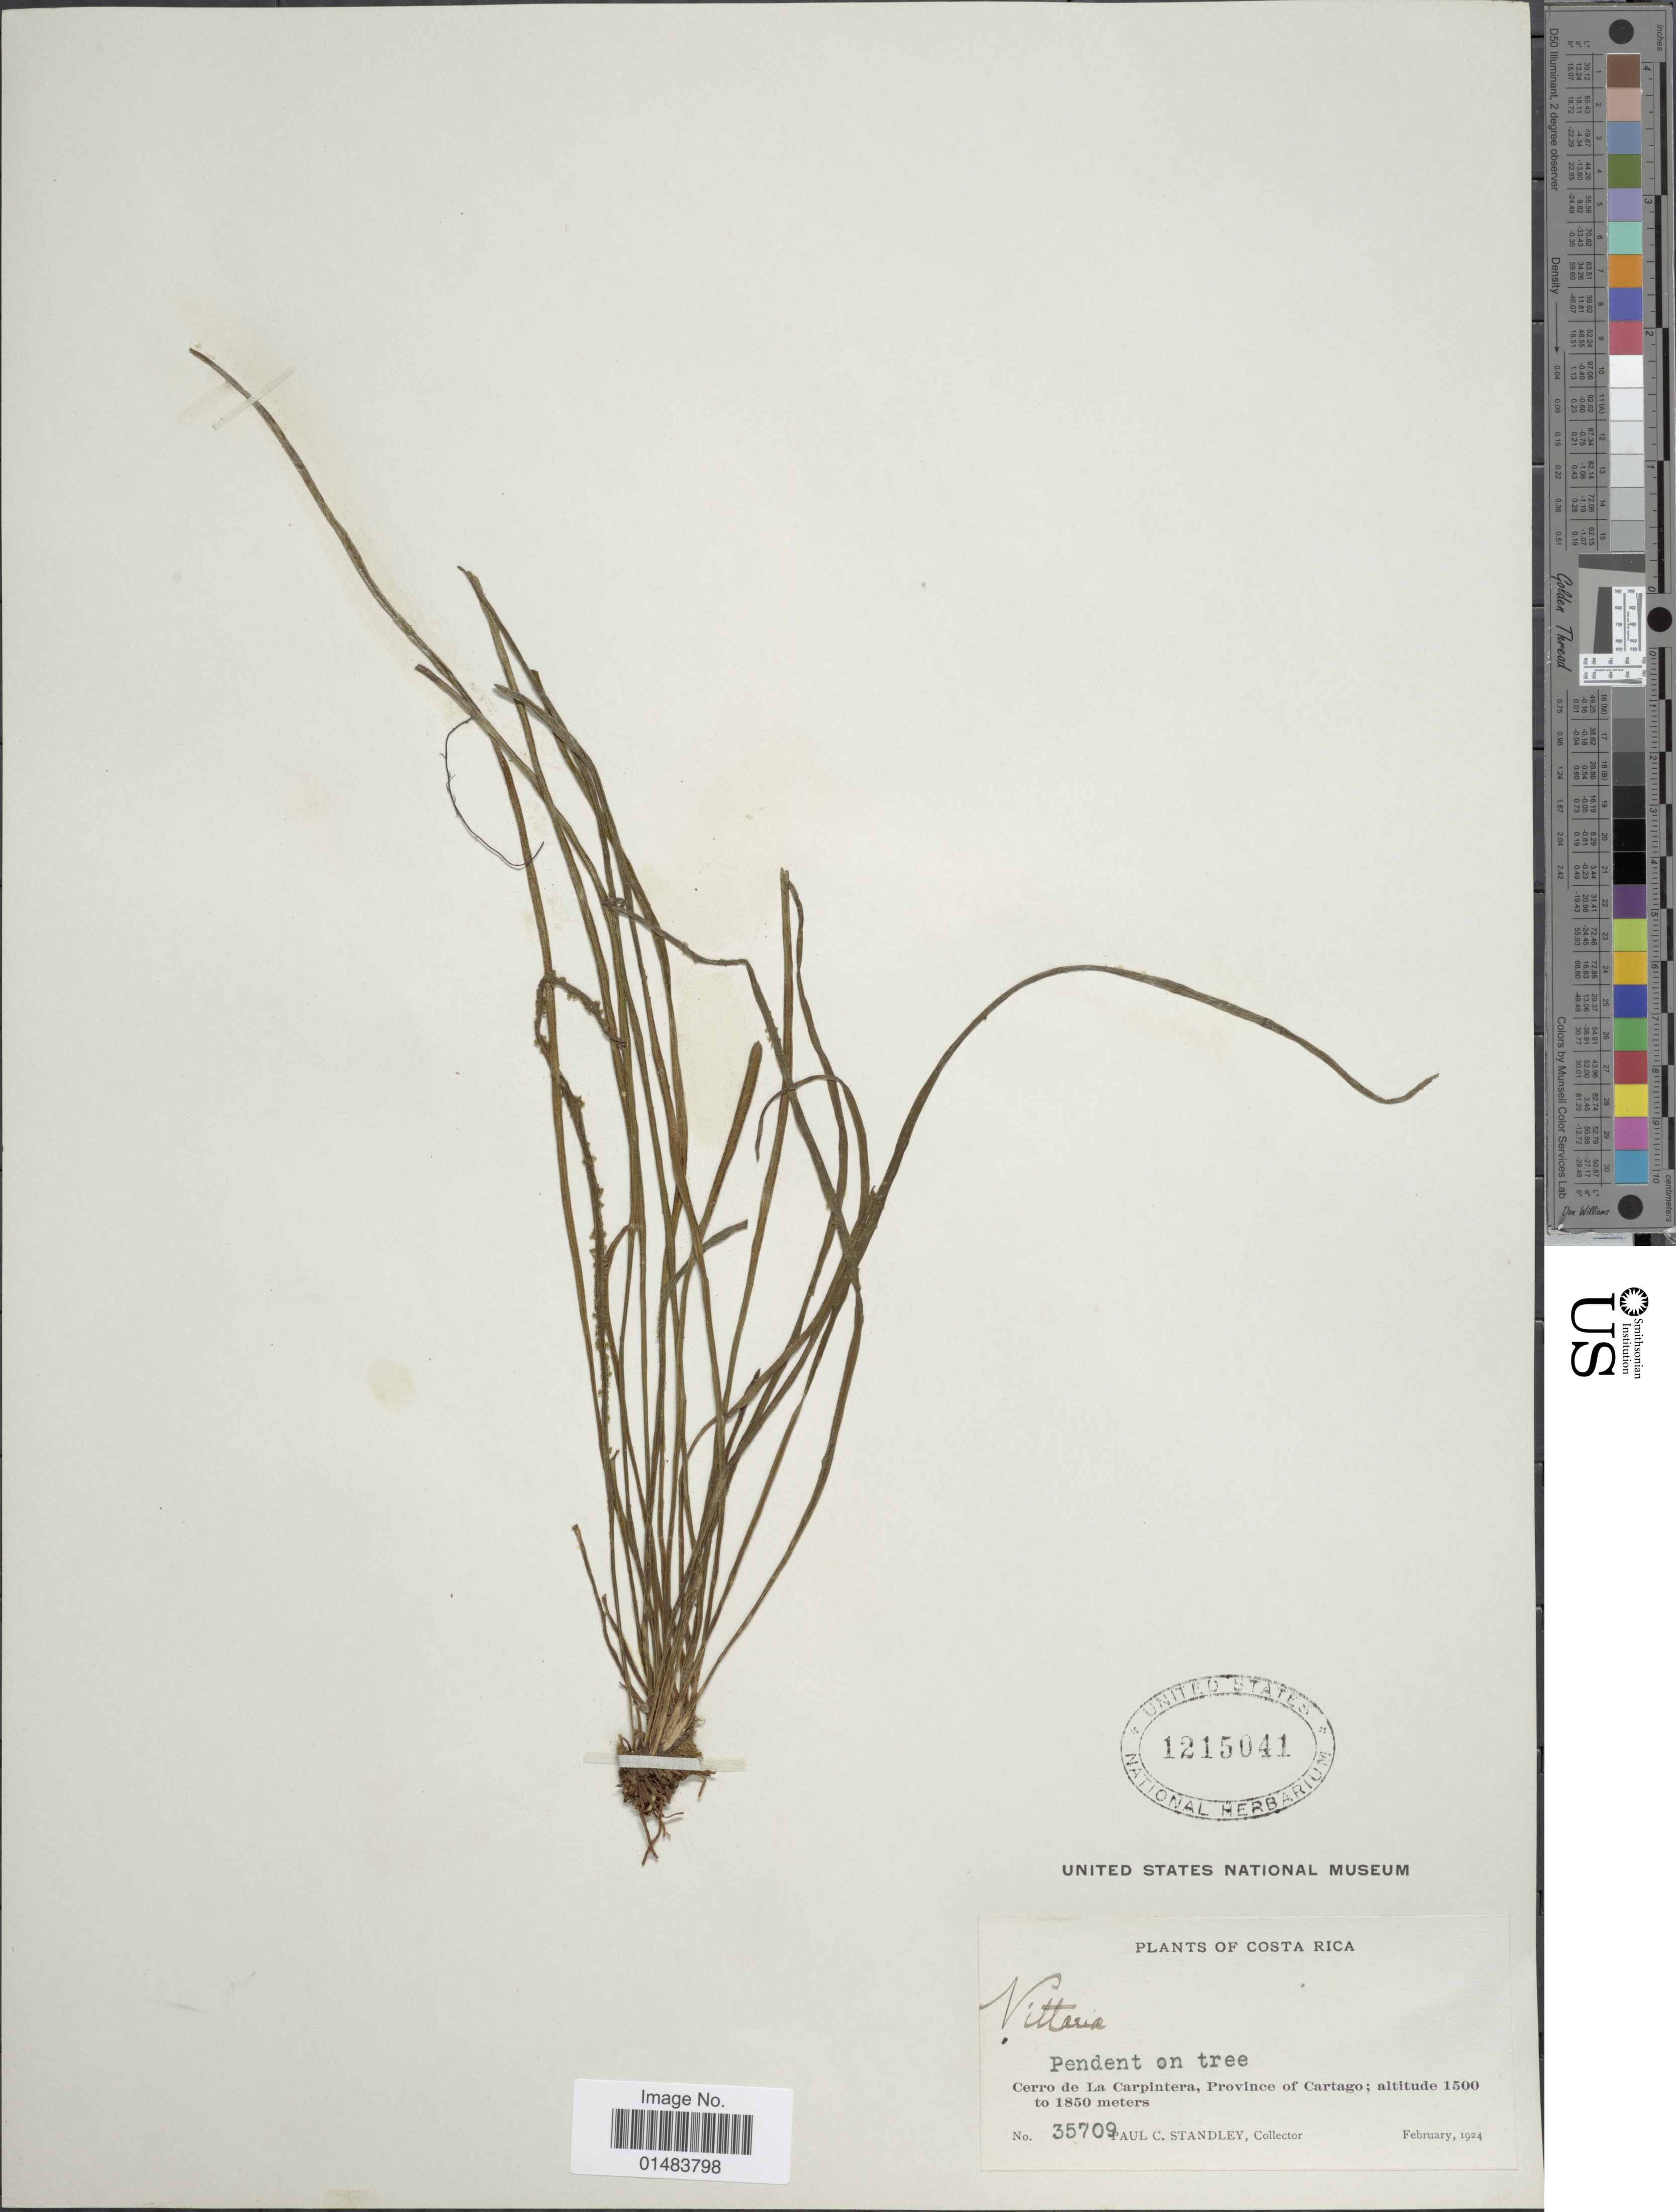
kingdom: Plantae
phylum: Tracheophyta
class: Polypodiopsida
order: Polypodiales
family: Pteridaceae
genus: Vittaria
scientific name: Vittaria lineata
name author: (L.) Sm.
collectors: P. C. Standley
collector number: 35709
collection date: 1924-02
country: Costa Rica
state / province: Cartago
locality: Plants of Costa Rica, pendent tree, Cerro de La Carpintera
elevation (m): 1500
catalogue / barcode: US 1215041